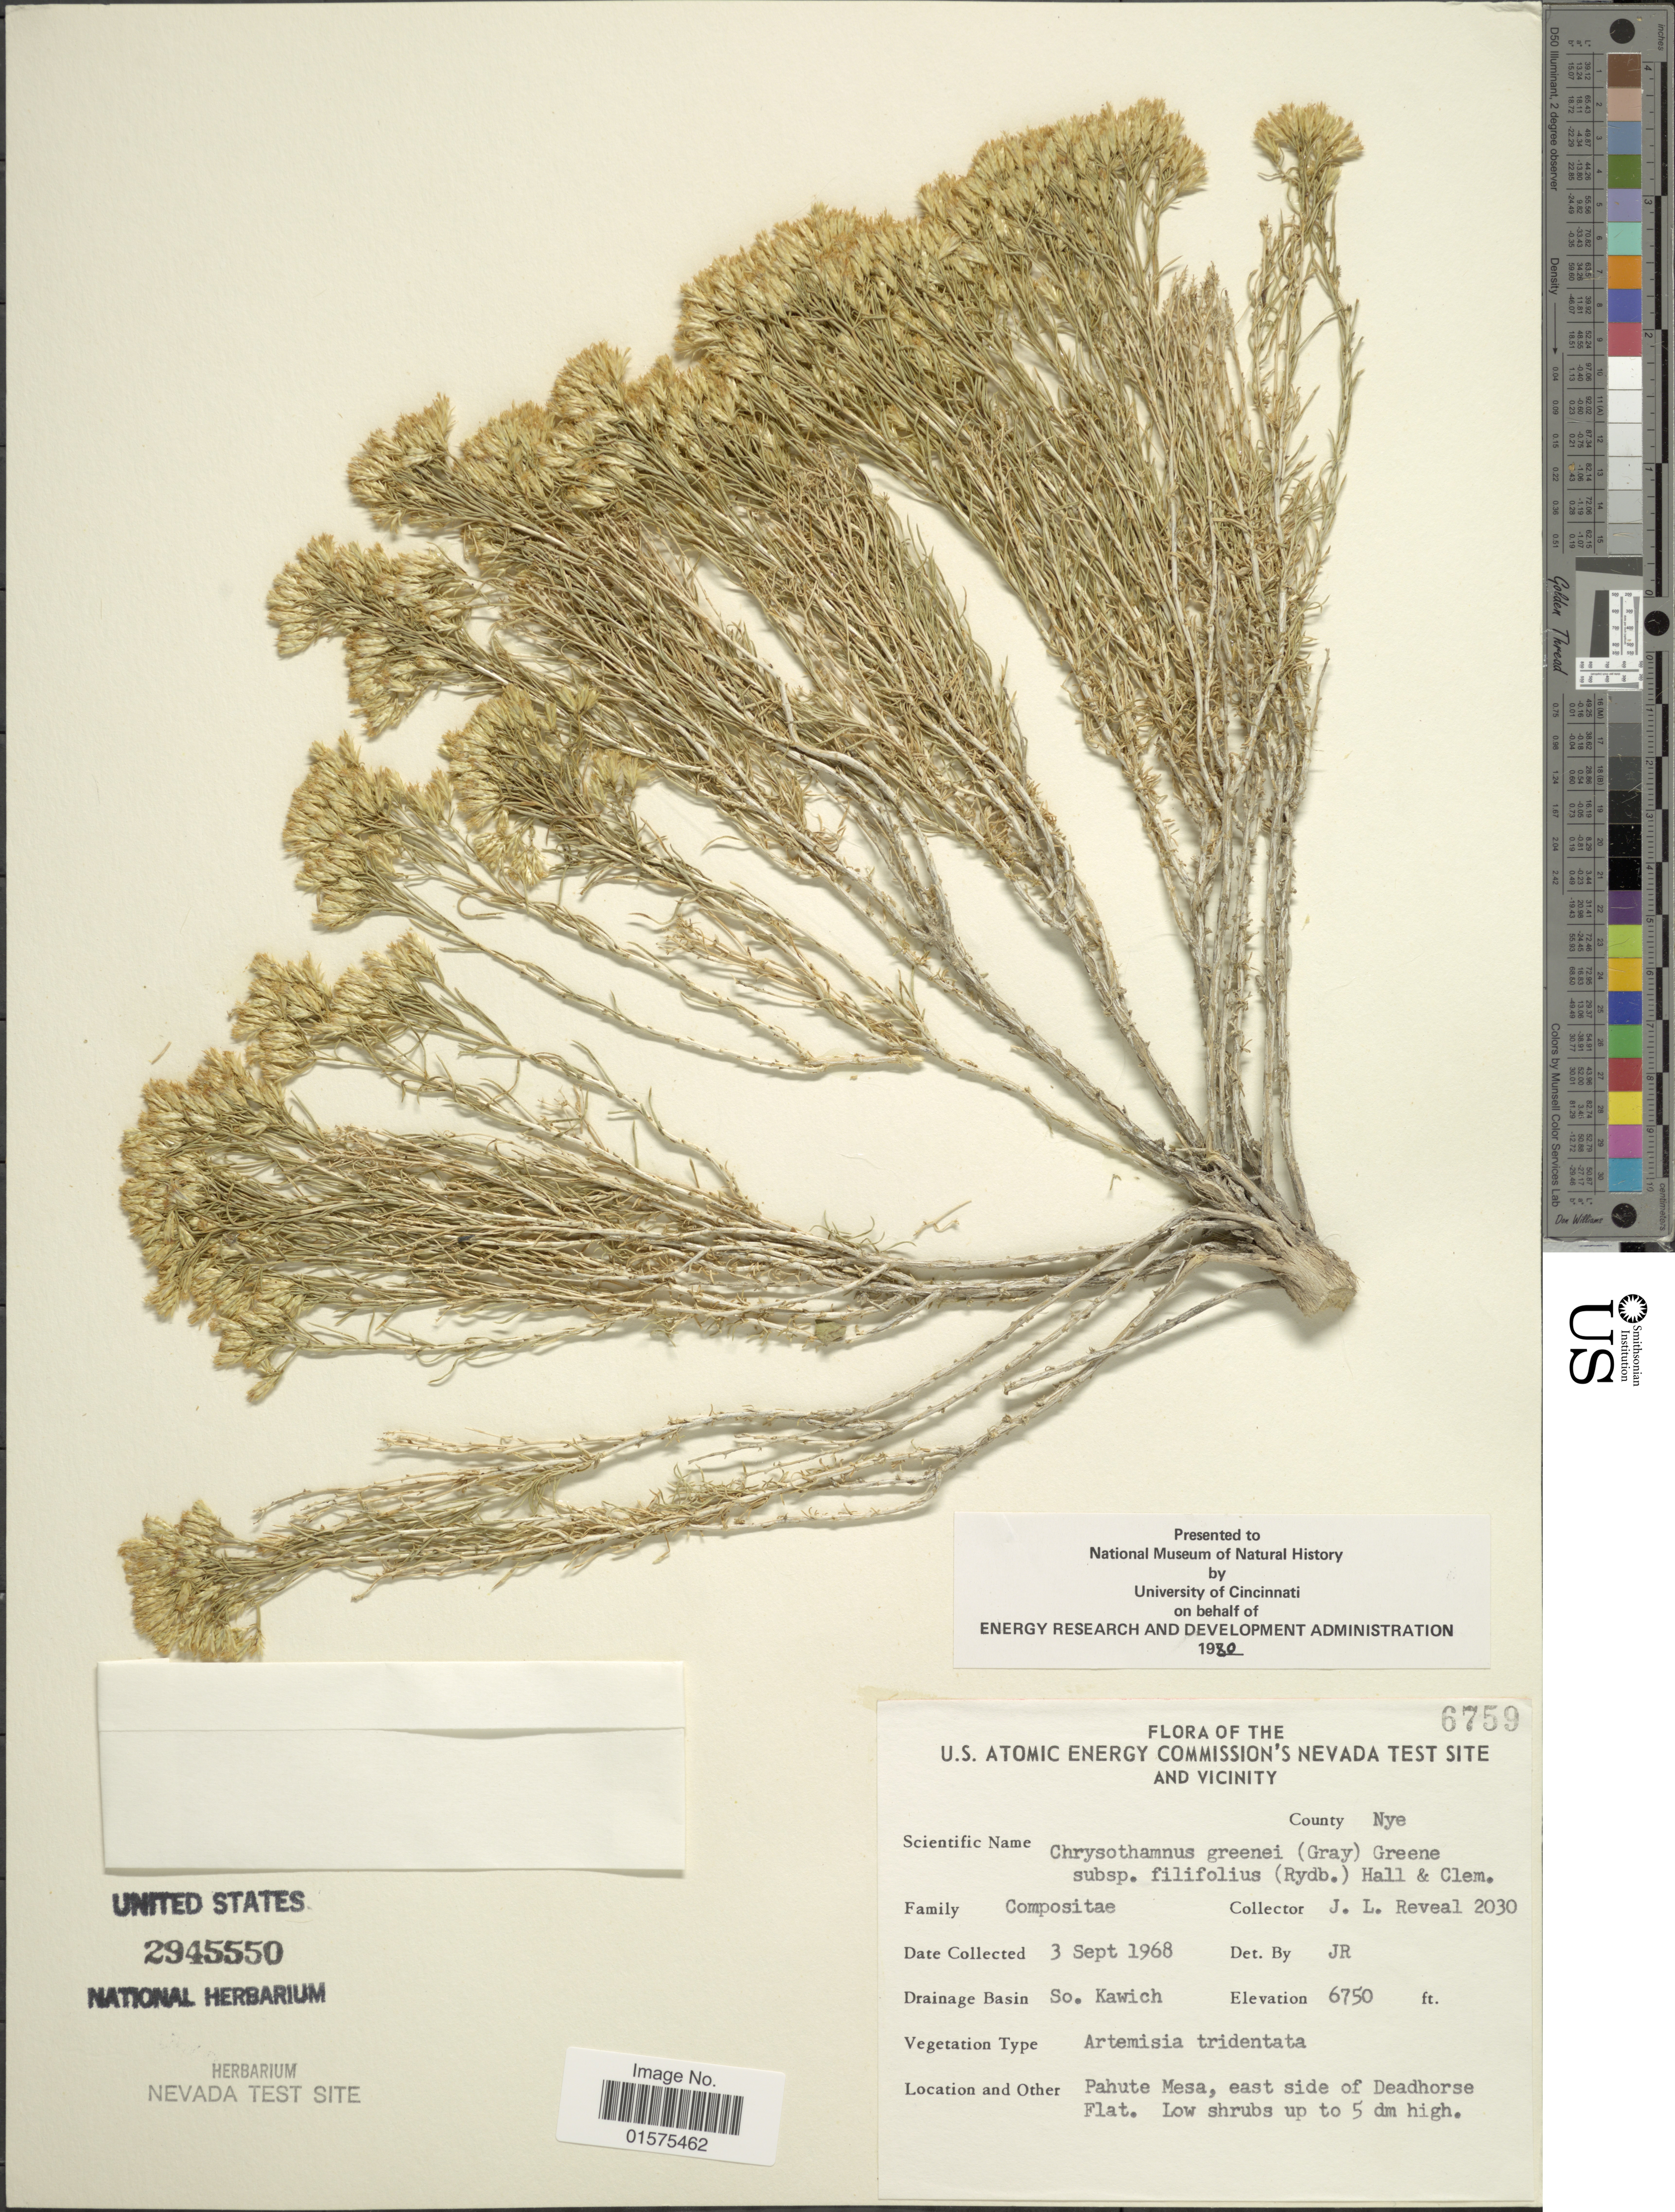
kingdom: Plantae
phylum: Tracheophyta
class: Magnoliopsida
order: Asterales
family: Asteraceae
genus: Chrysothamnus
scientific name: Chrysothamnus greenei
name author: (A. Gray) Greene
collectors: J. L. Reveal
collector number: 2030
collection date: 1968-09-03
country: United States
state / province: Nevada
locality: U.S. Atomic Energy Commission's Nevada Test Site and vicinity. County Nye. Drainage Basin So. Kawich. Pahute Mesa, east side of Deadhorse Flat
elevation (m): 2057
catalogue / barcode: US 2945550